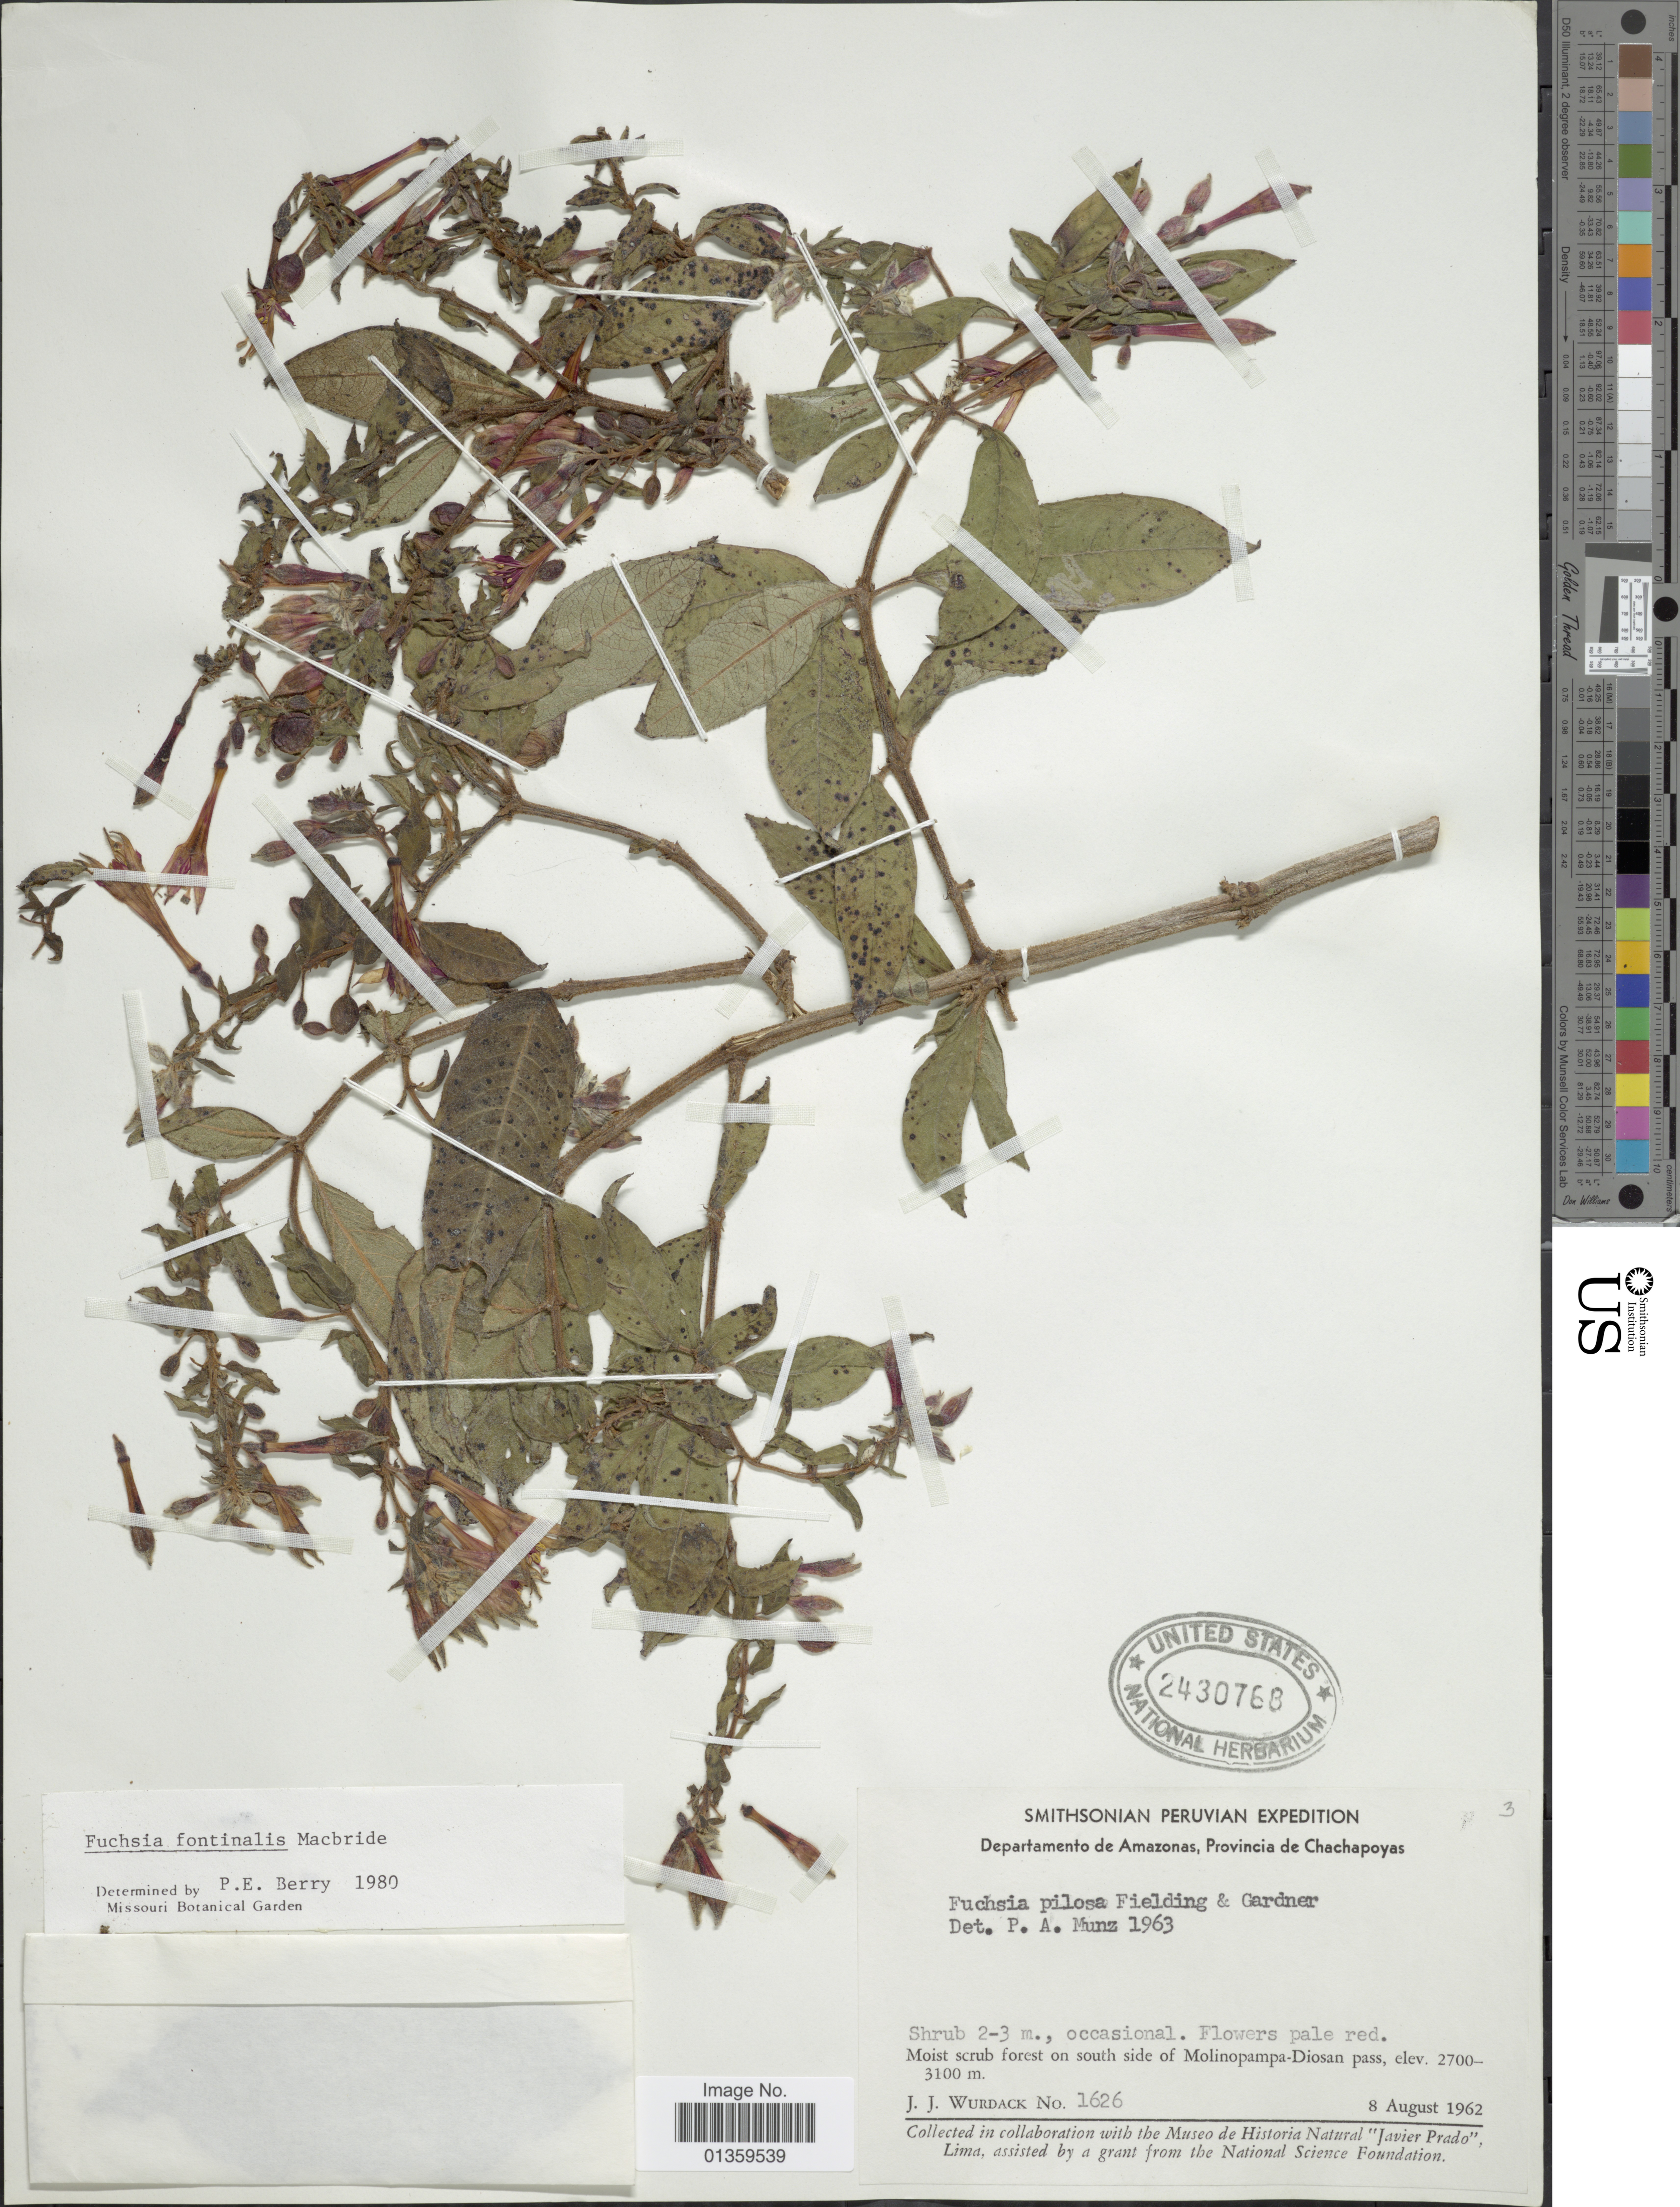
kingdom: Plantae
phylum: Tracheophyta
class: Magnoliopsida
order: Myrtales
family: Onagraceae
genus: Fuchsia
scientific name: Fuchsia fontinalis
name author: J.F. Macbr.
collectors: J. J. Wurdack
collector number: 1626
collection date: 1962-08-08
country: Peru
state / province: Amazonas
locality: Provincia de Chachapoyas, Moist scrub forest on south side of Molinopampa-Diosan pass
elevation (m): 2700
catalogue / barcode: US 2430768